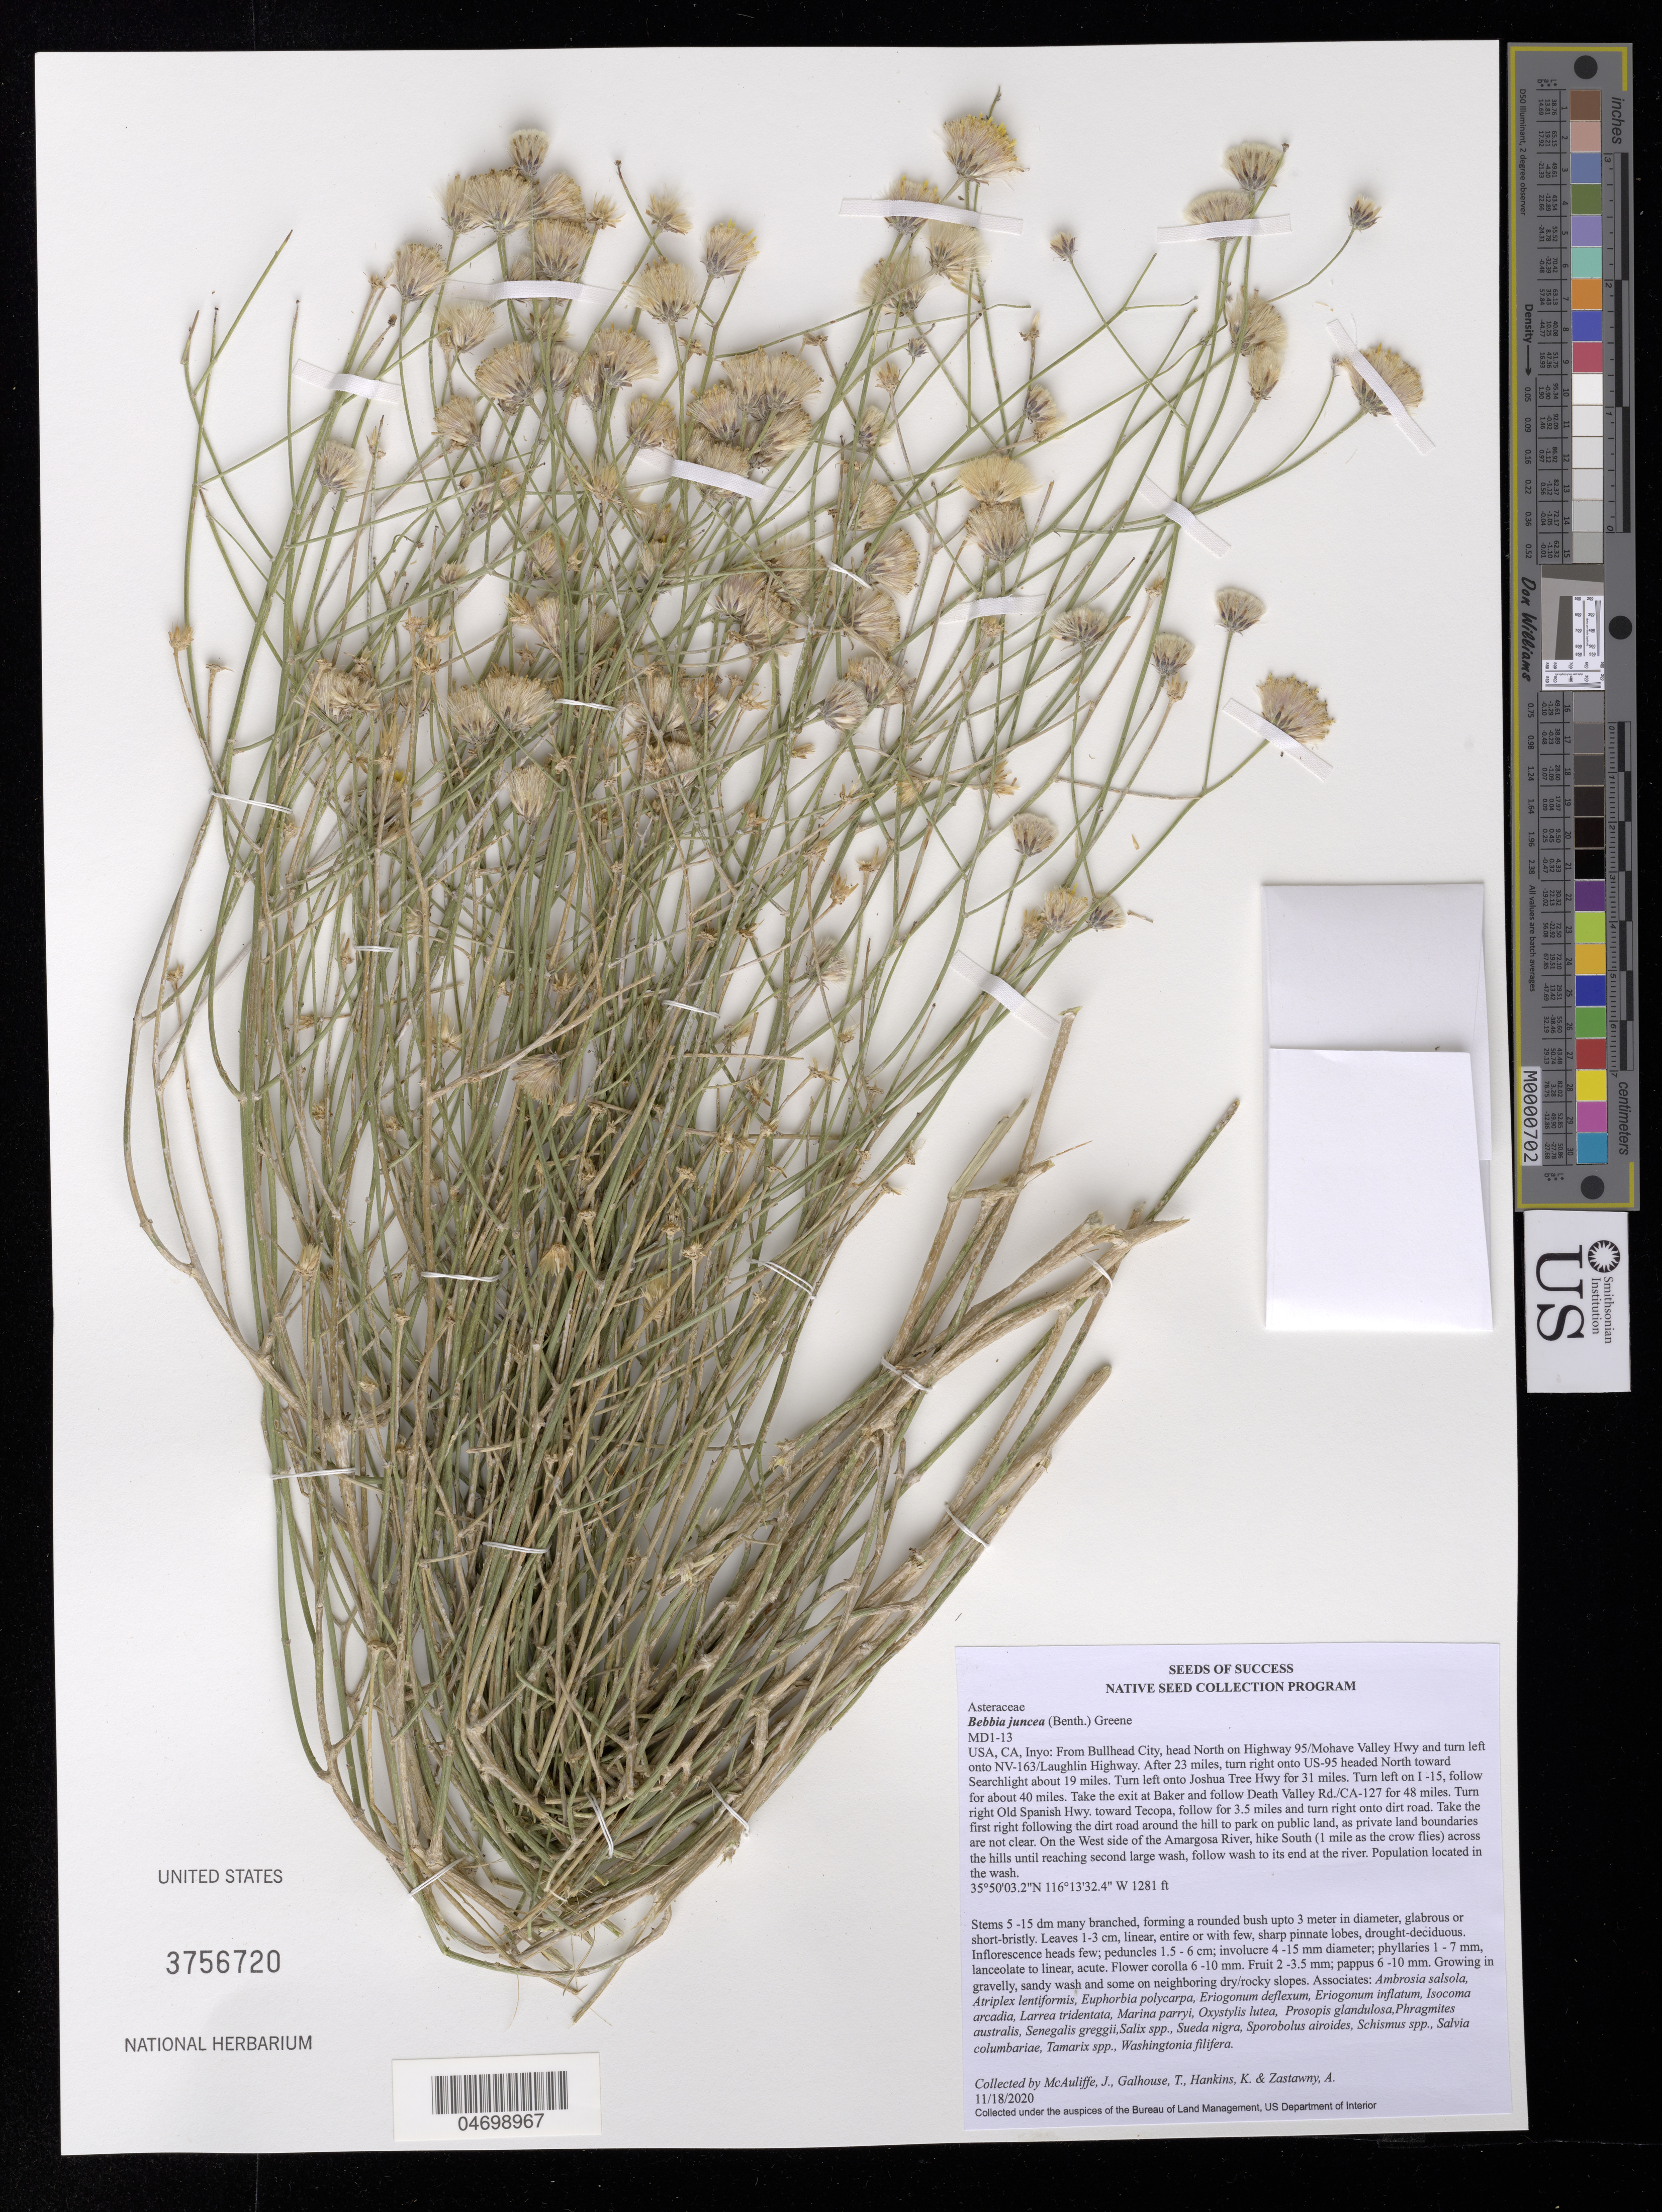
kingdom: Plantae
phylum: Tracheophyta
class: Magnoliopsida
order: Asterales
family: Asteraceae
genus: Bebbia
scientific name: Bebbia juncea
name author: (Benth.) Greene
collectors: J. McAuliffe, T. Galhouse, K. Hankins & A. Zastawny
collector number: MD1-13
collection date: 2020-11-18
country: United States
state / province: California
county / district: Inyo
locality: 3.5 mi. on Old Spanish Hwy toward Tecopa, turn right onto dirt road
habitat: Gravelly, sandy wash , some on dry/rocky sloped. With Ambrosia salsola, Atriplex lentiformis, Larrea tridentata, etc.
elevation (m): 390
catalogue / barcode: US 3756720